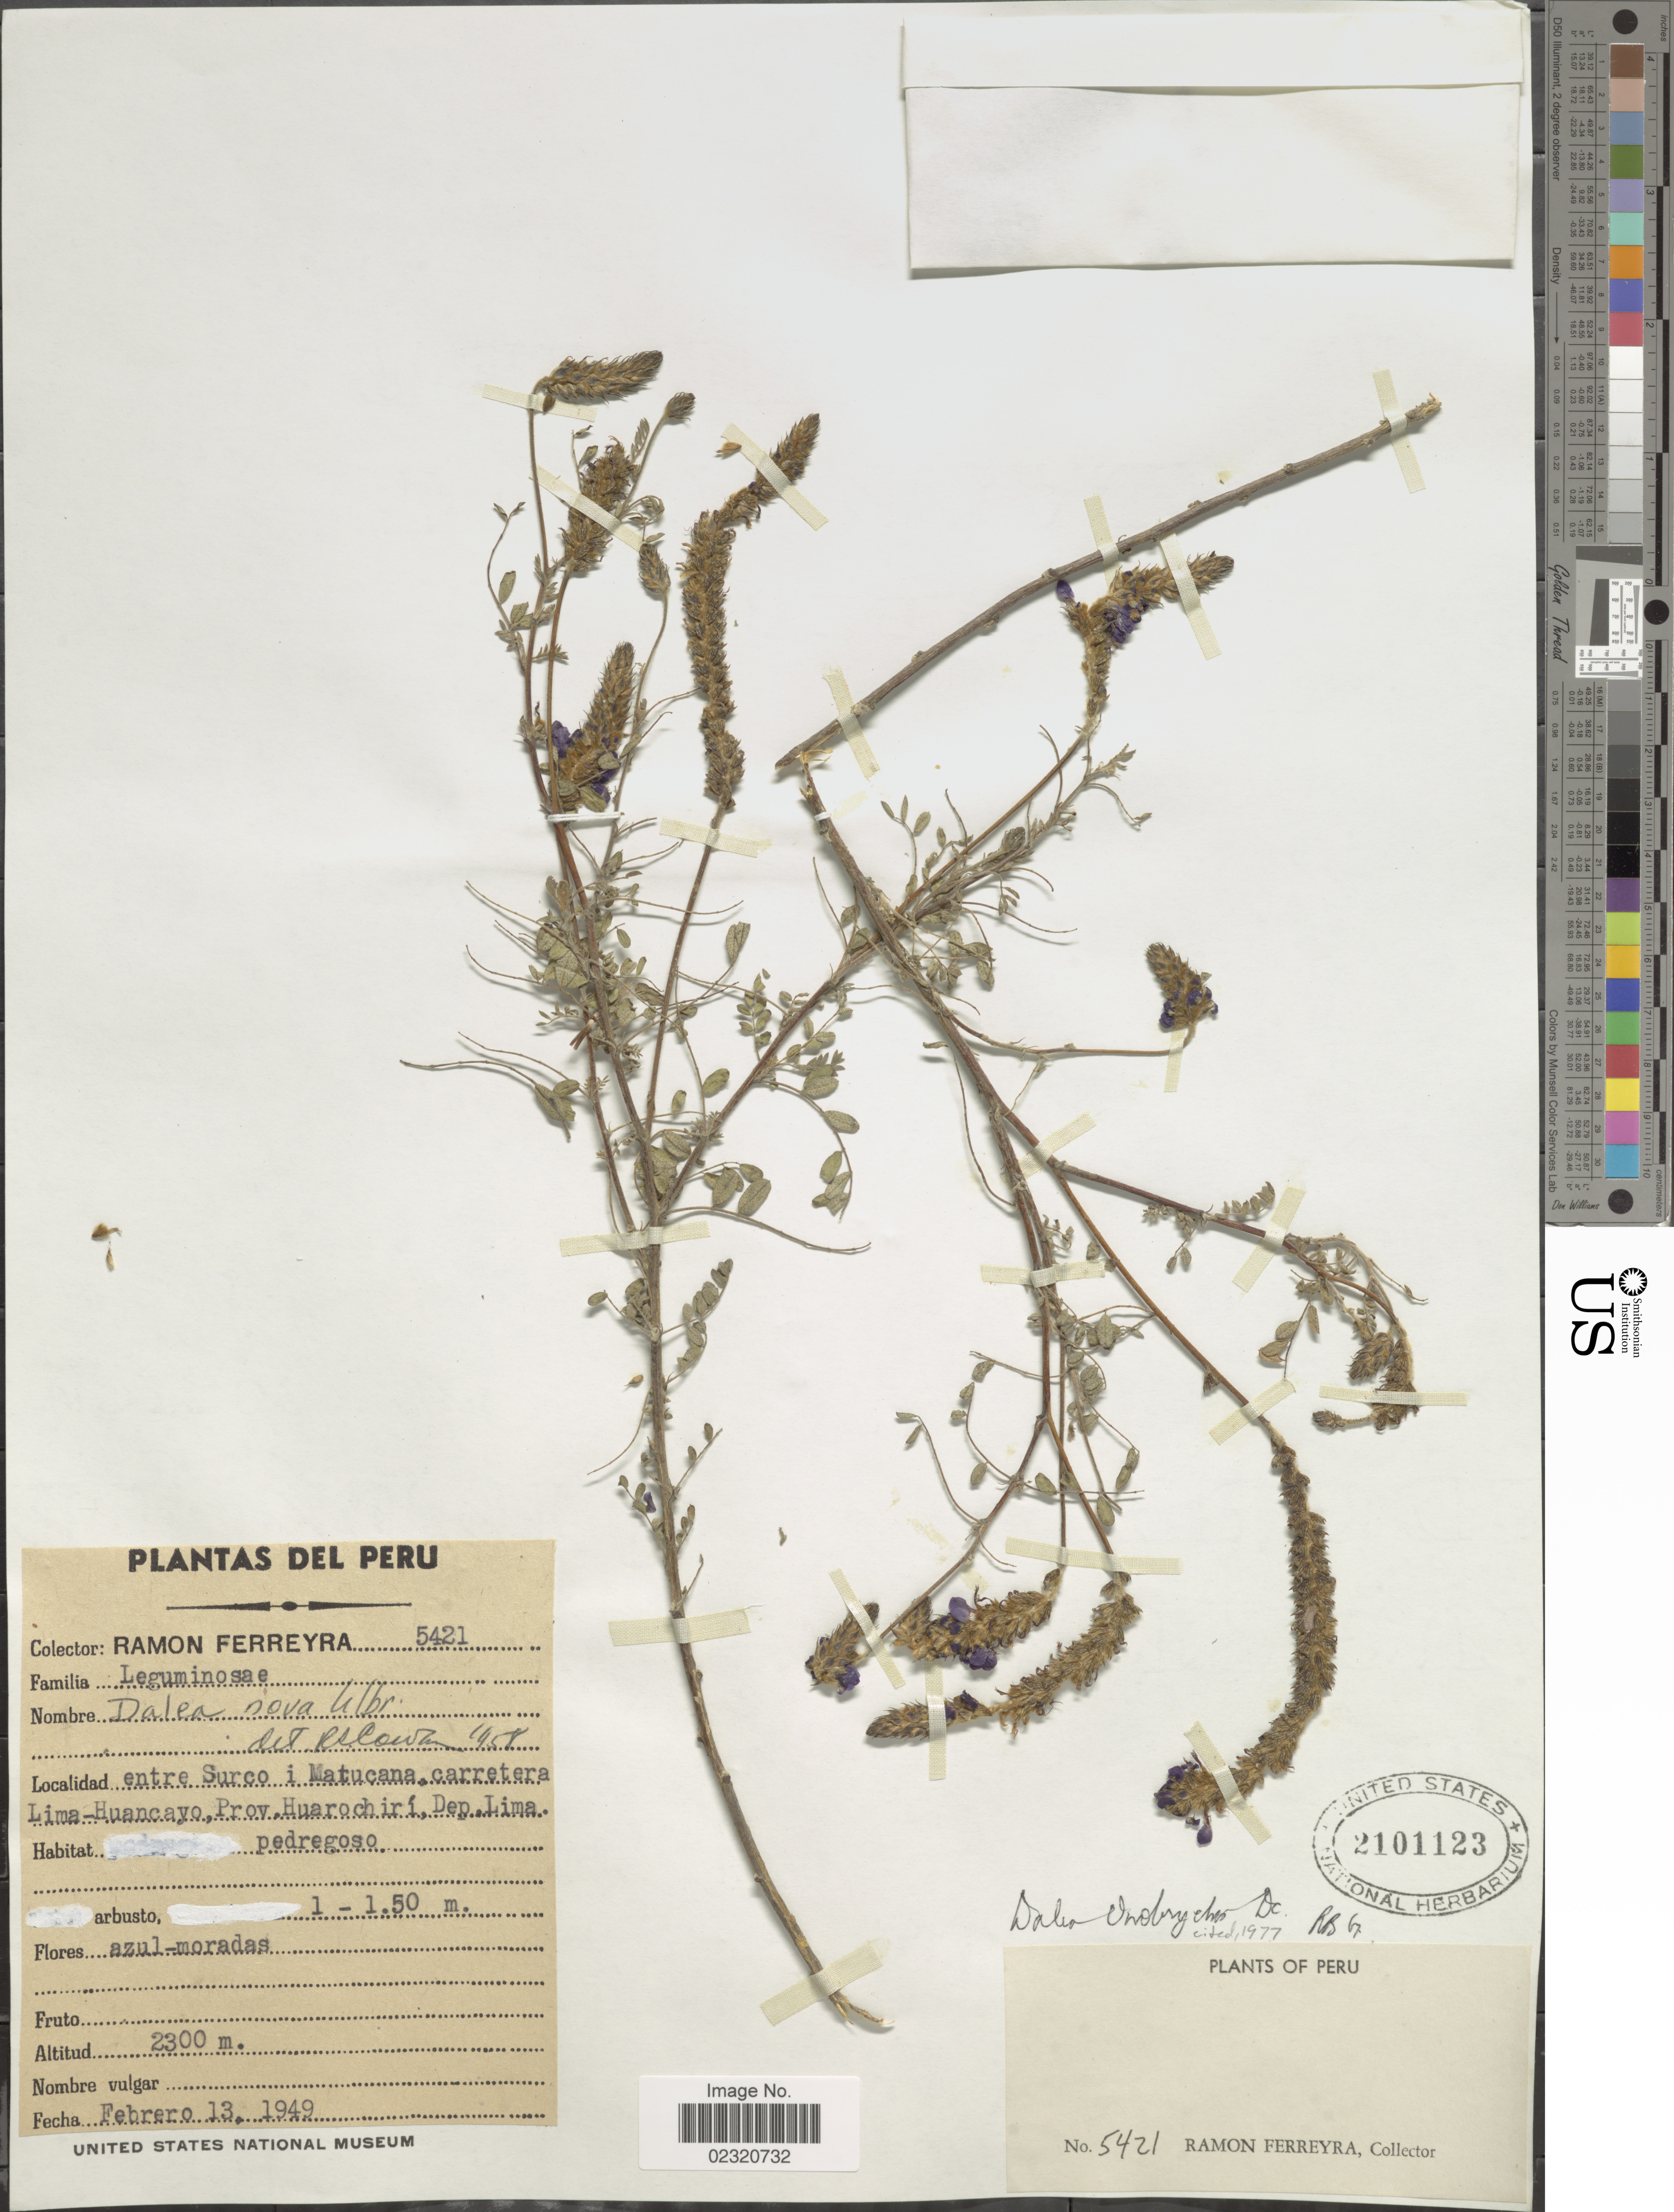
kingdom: Plantae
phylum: Tracheophyta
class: Magnoliopsida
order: Fabales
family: Fabaceae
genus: Dalea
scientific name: Dalea onobrychis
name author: DC.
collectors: R. A. Ferreyra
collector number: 5421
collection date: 1949-02-13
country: Peru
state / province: Lima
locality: Entre Surco i Matucana, carretera Lima - Huancayo, Prov. Huarochiri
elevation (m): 2300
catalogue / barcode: US 2101123